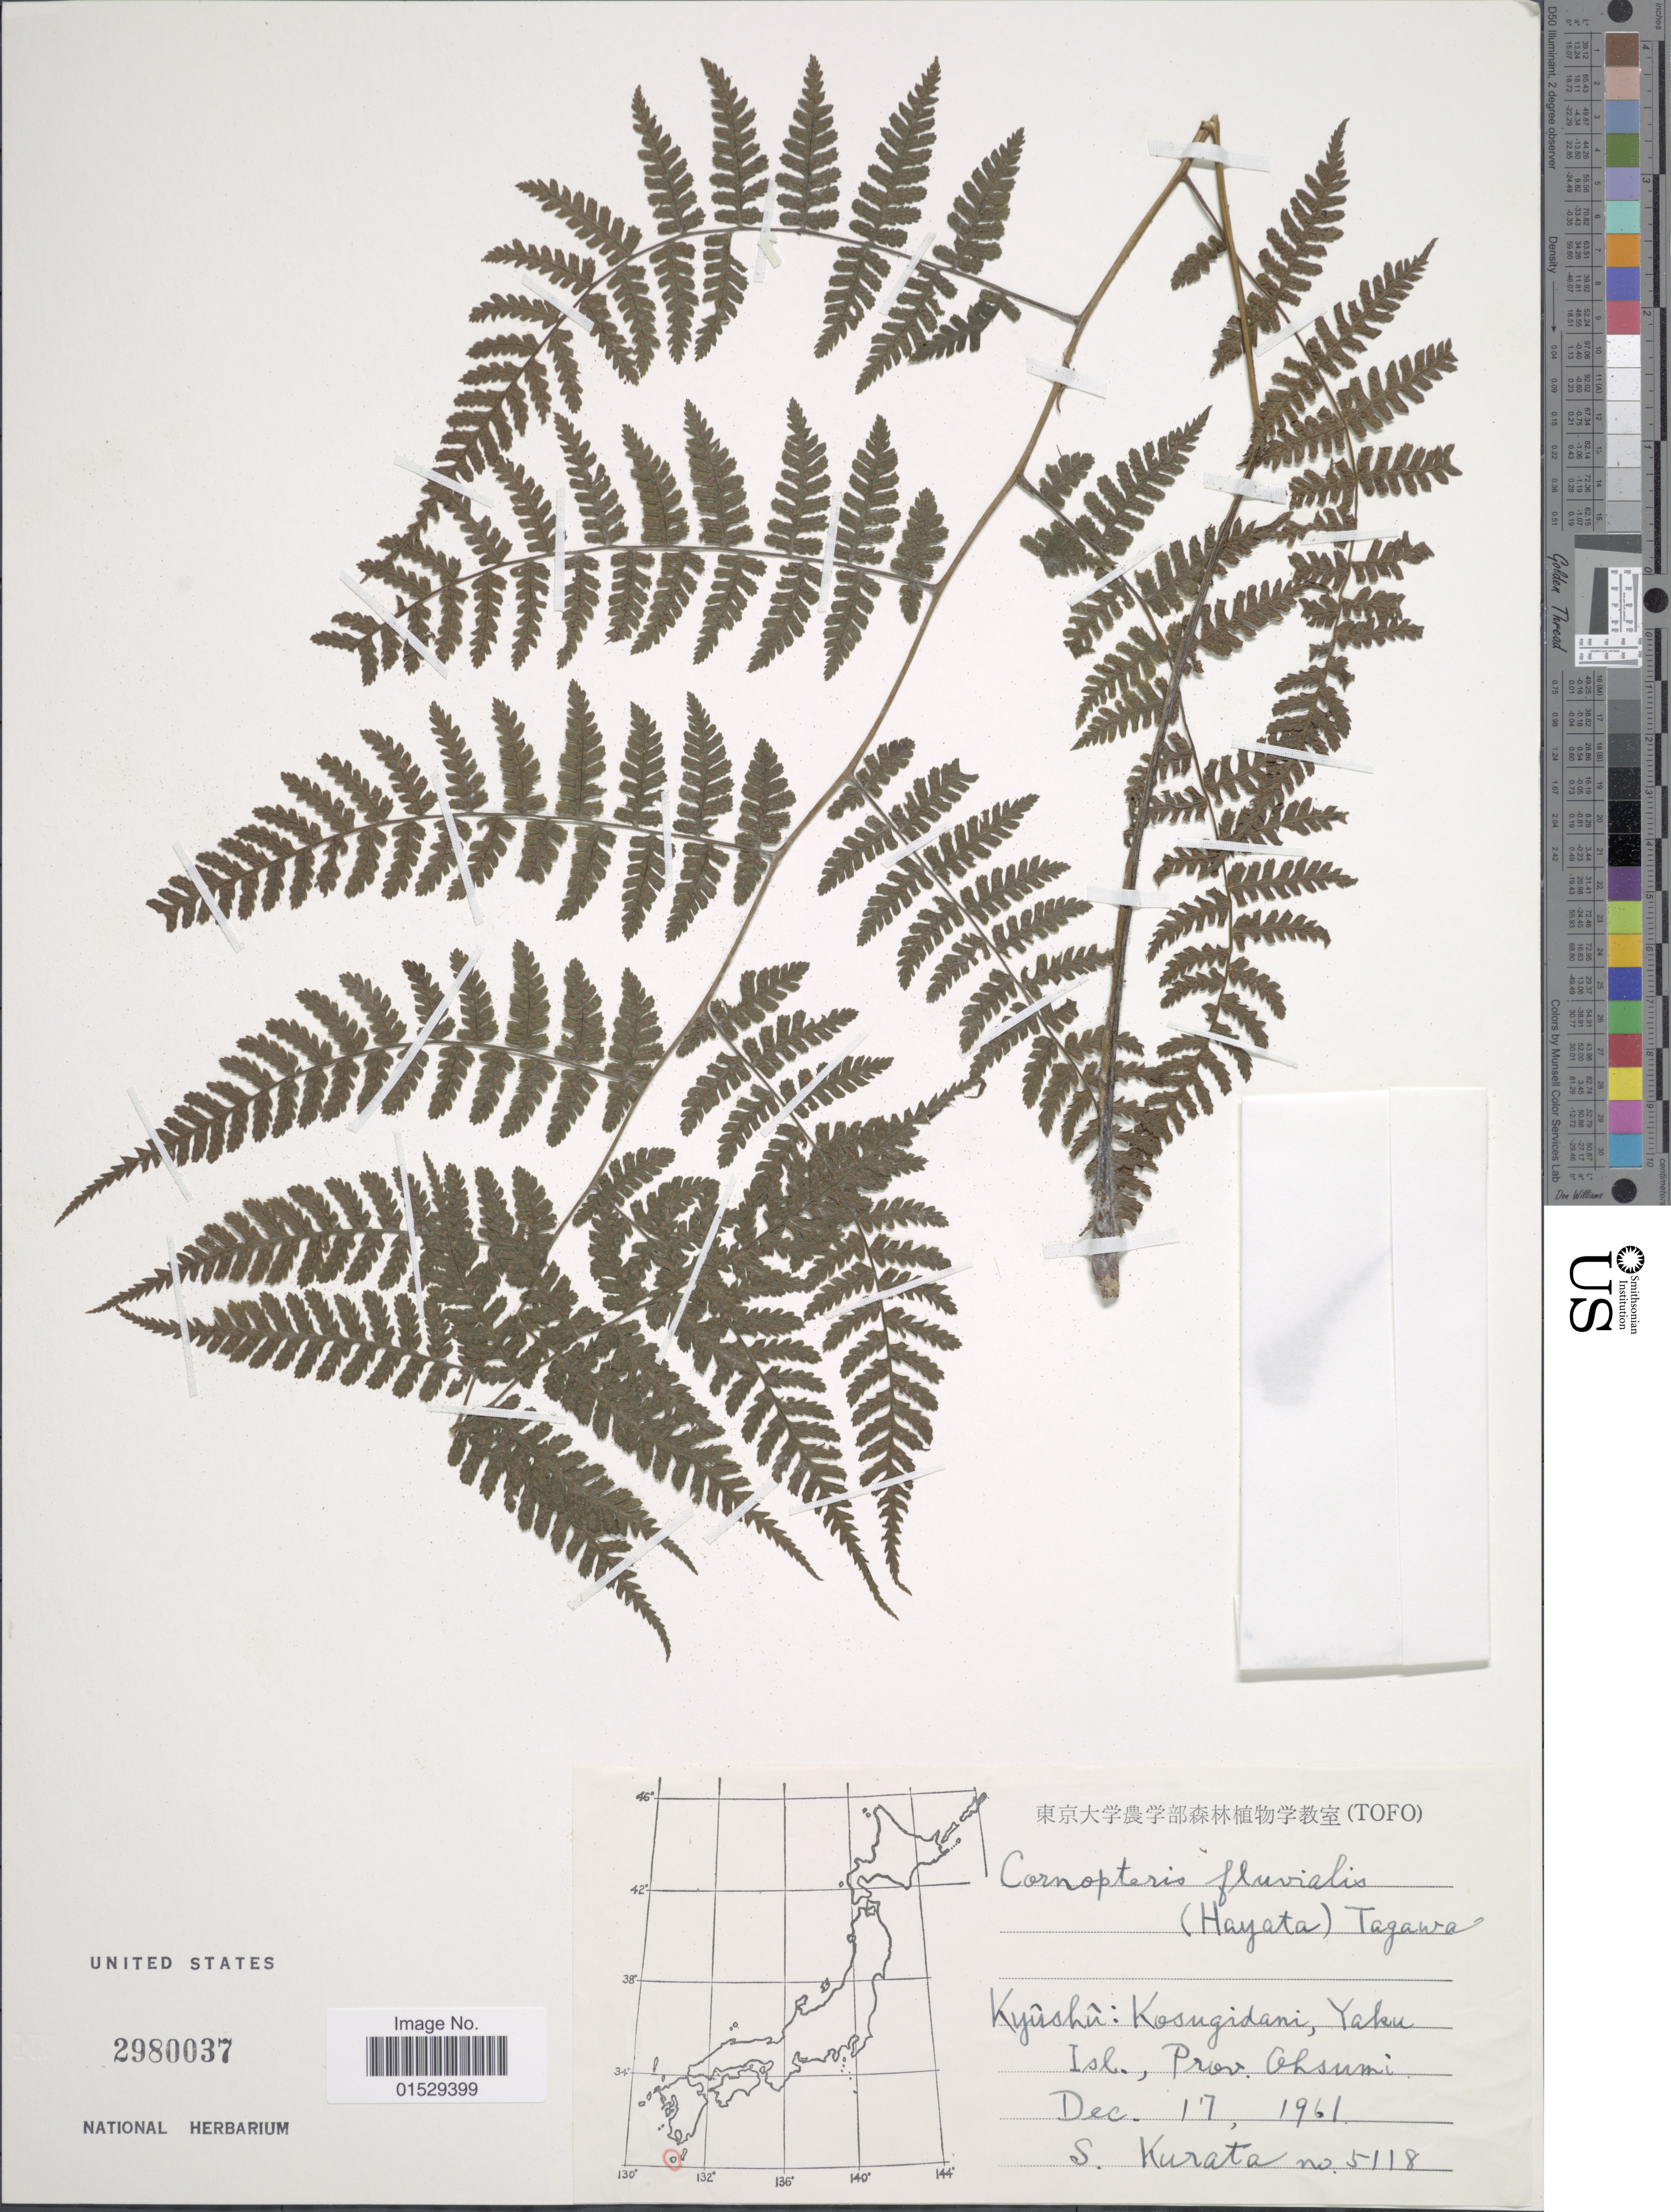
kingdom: Plantae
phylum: Tracheophyta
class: Polypodiopsida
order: Polypodiales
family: Athyriaceae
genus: Cornopteris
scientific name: Cornopteris banajaoensis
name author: (C. Chr.) K. Iwats. & M.G. Price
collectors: Sa. Kurata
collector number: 5118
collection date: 1961-12-17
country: Japan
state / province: Kagosima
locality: Kyushu: Kosugidani, Yaku Isl., Prov. Ohsumi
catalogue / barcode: US 2980037